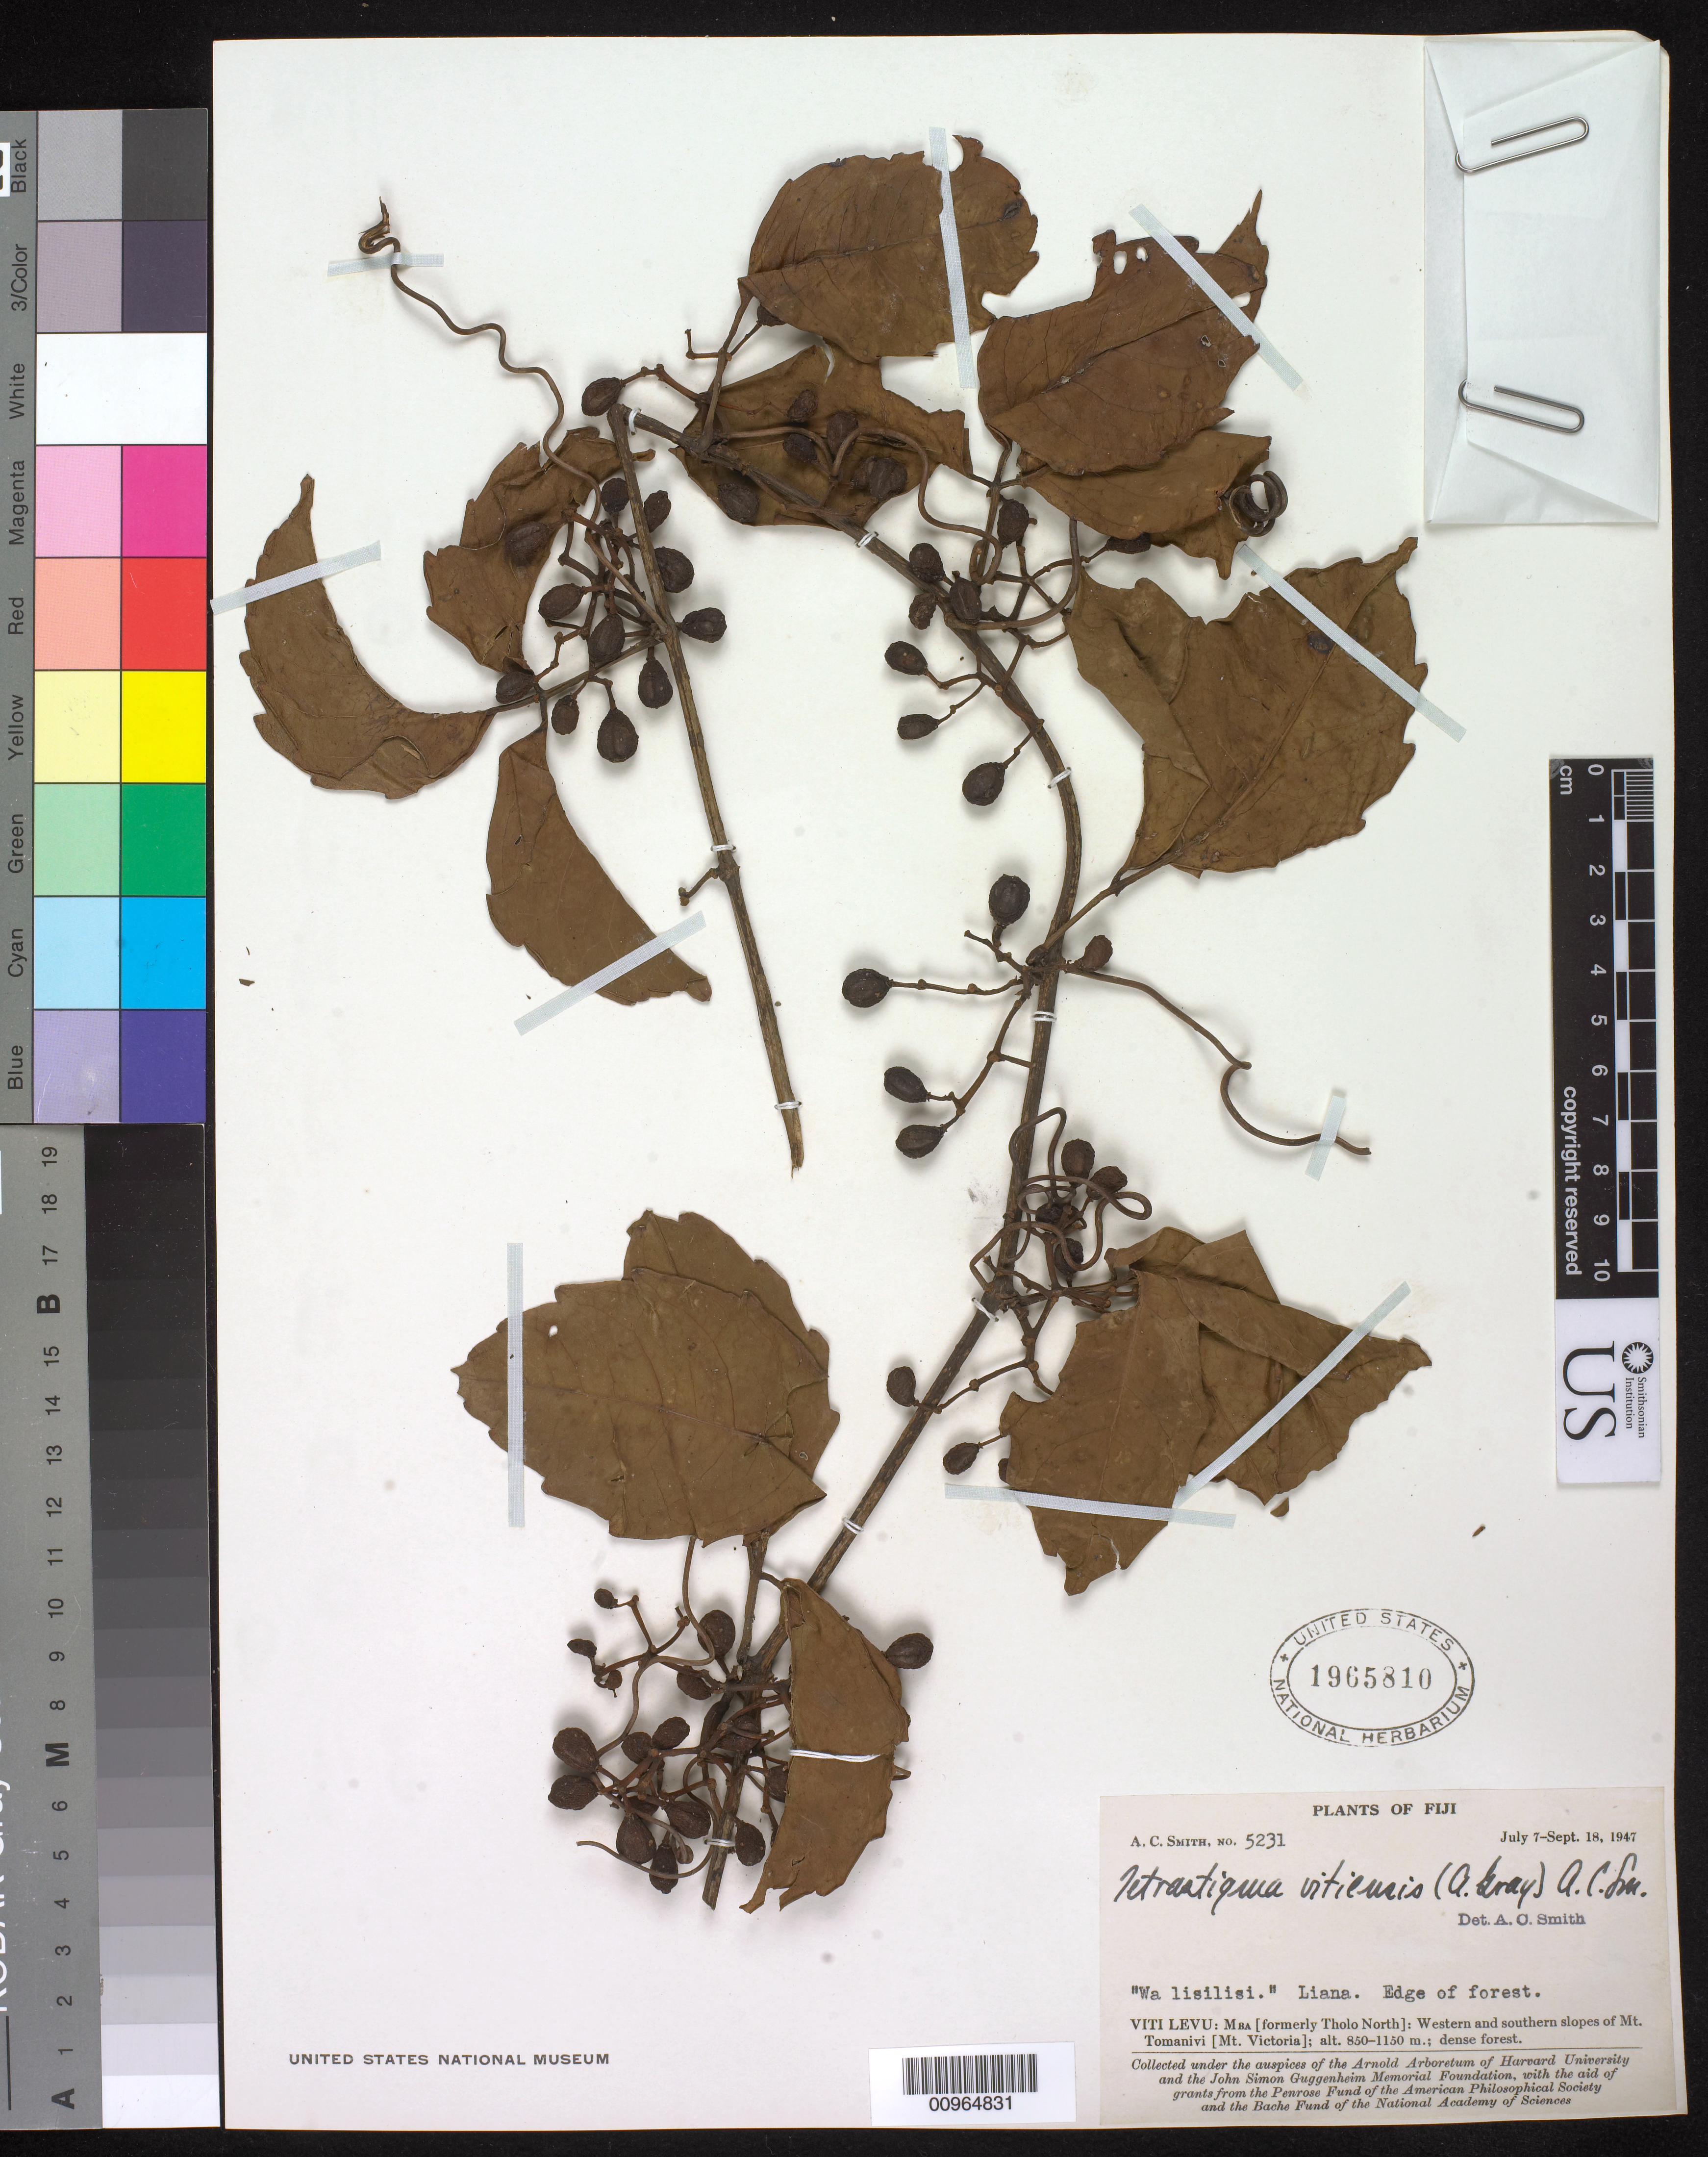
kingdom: Plantae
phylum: Tracheophyta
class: Magnoliopsida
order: Vitales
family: Vitaceae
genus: Tetrastigma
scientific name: Tetrastigma vitiensis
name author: (A. Gray) A.C. Sm.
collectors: C. A. Smith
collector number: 5231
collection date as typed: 07 Jul 1947 to 18 Sep 1947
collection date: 1947-07-07/1947-09-18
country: Fiji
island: Viti Levu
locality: MBA (formerly Tholo North): Western and southern slopes of Mt. Tumanivi (Mt. Victoria); dense forest. Edge of forest.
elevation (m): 850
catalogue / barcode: US 1965810